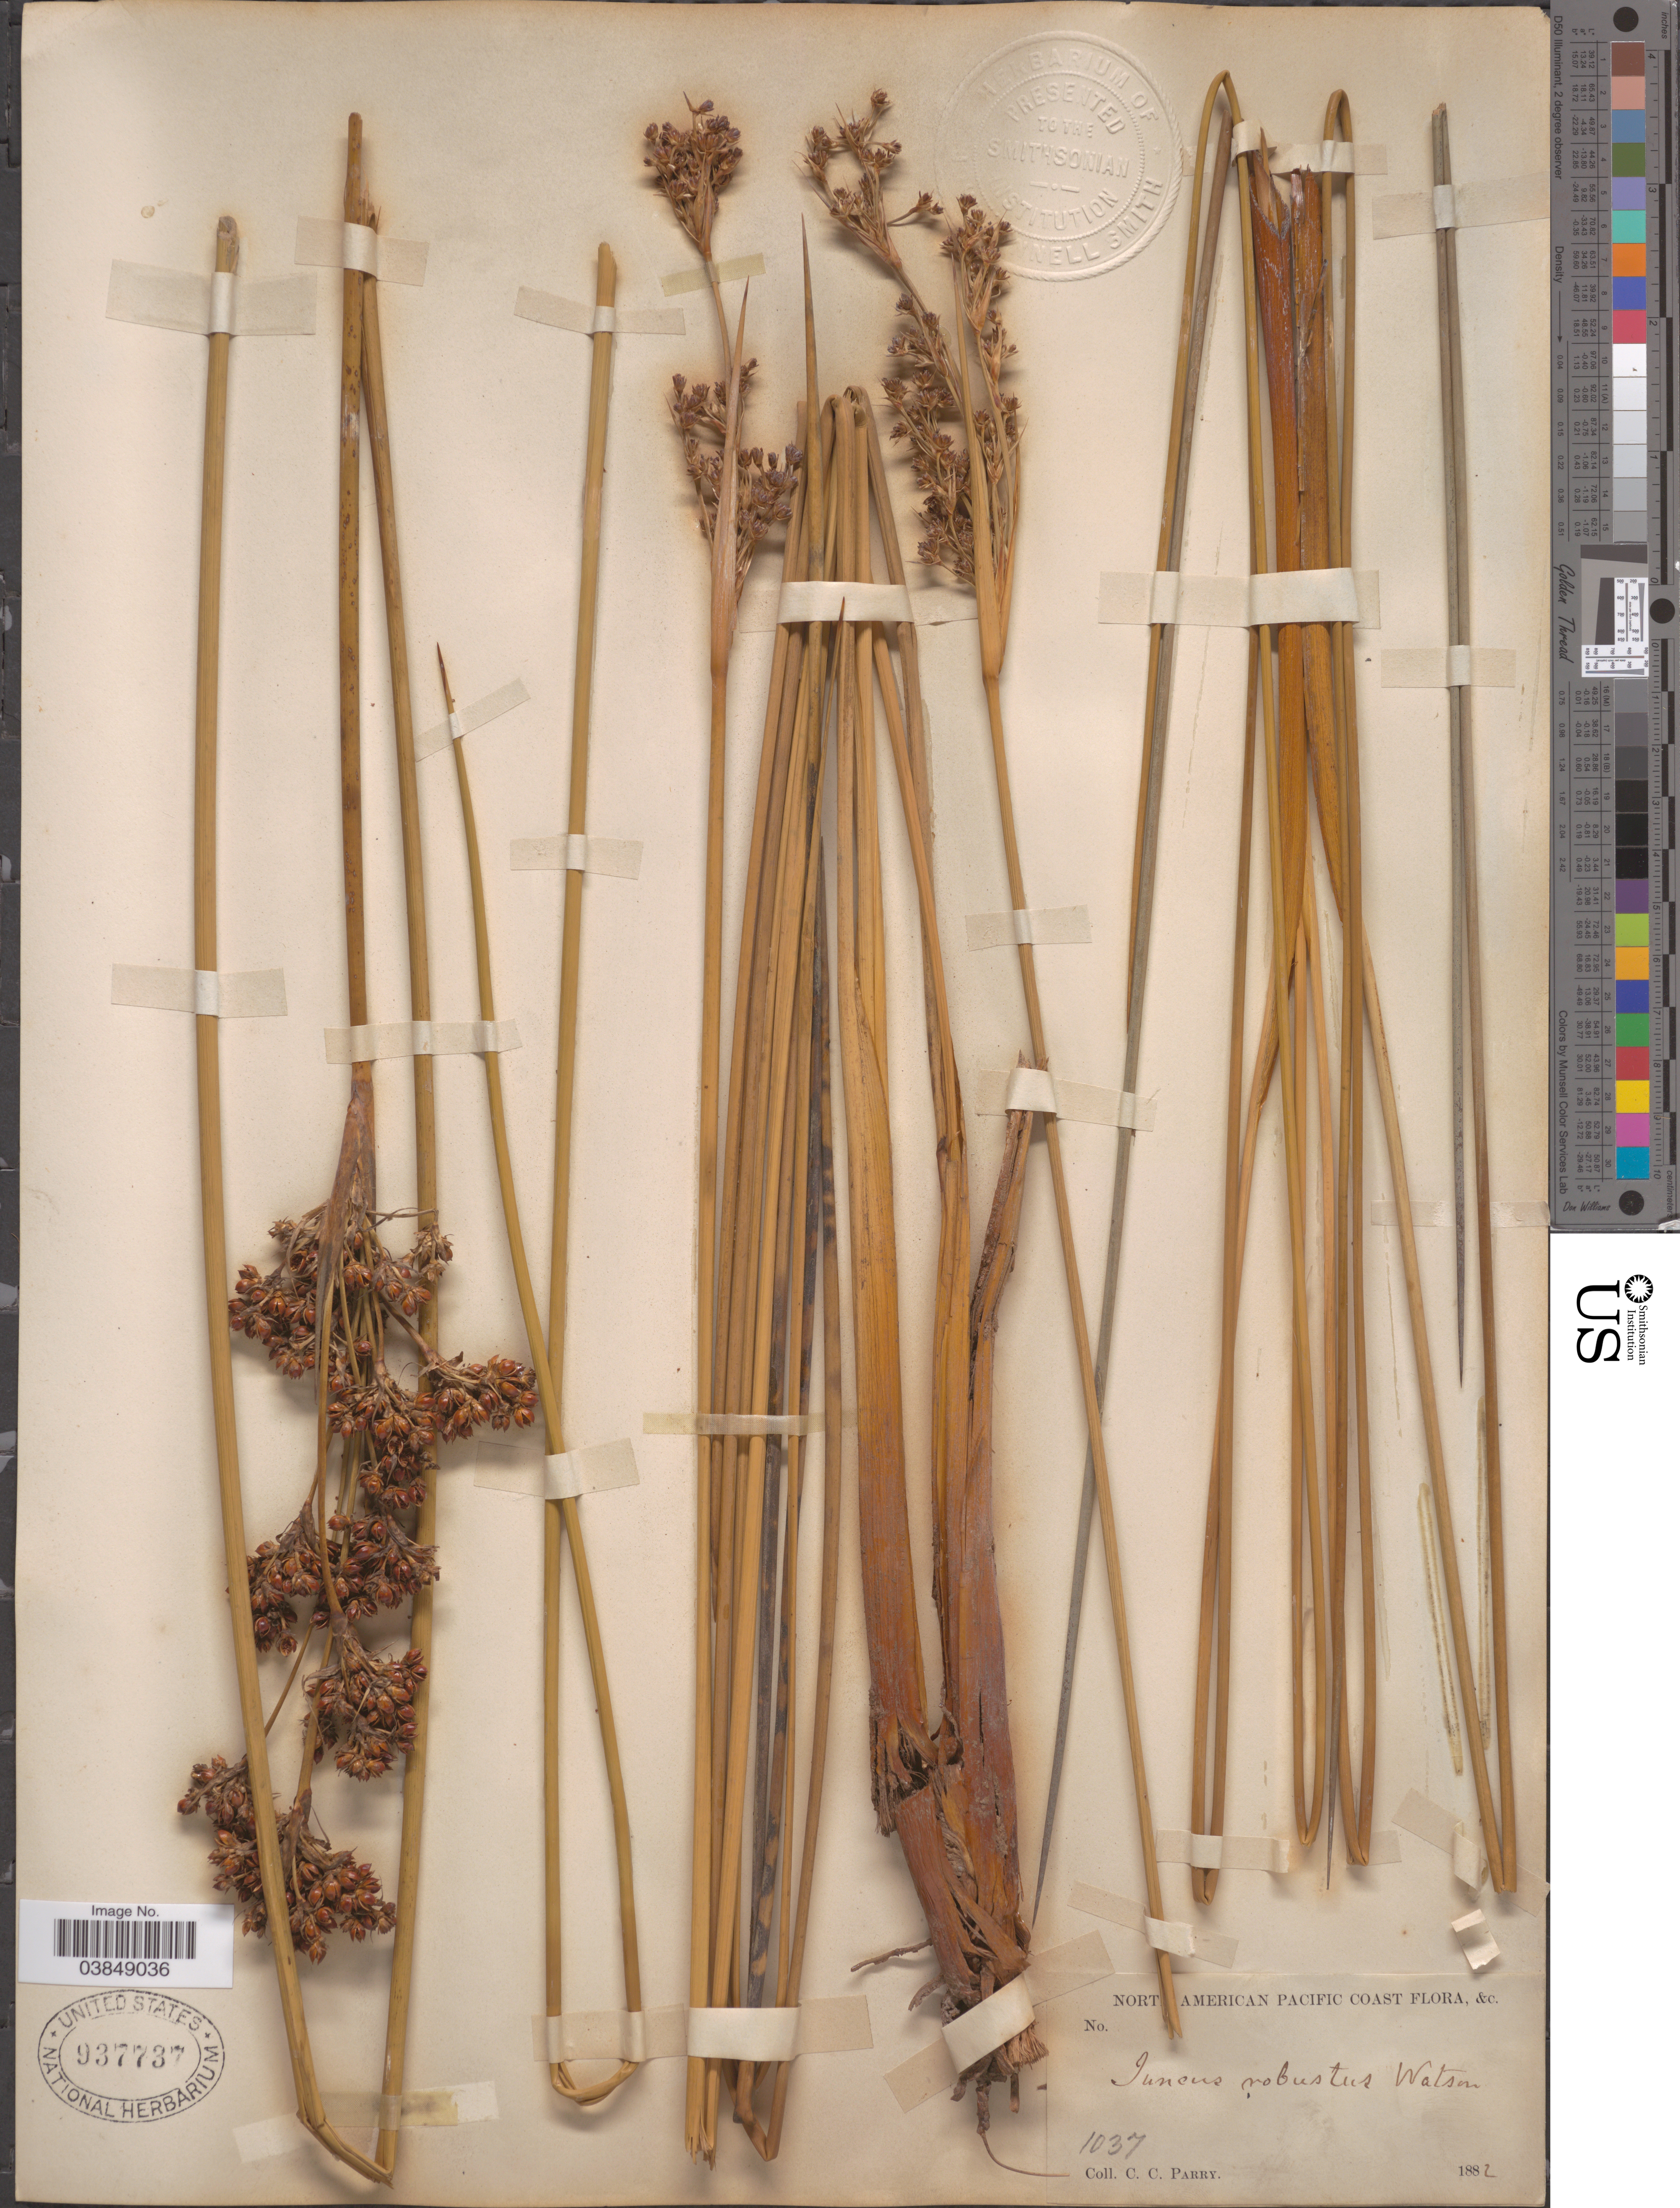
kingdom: Plantae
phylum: Tracheophyta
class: Liliopsida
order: Poales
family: Juncaceae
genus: Juncus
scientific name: Juncus acutus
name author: L.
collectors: C. C. Parry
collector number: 1037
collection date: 1882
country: United States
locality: North American Pacific Coast.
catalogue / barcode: US 937737